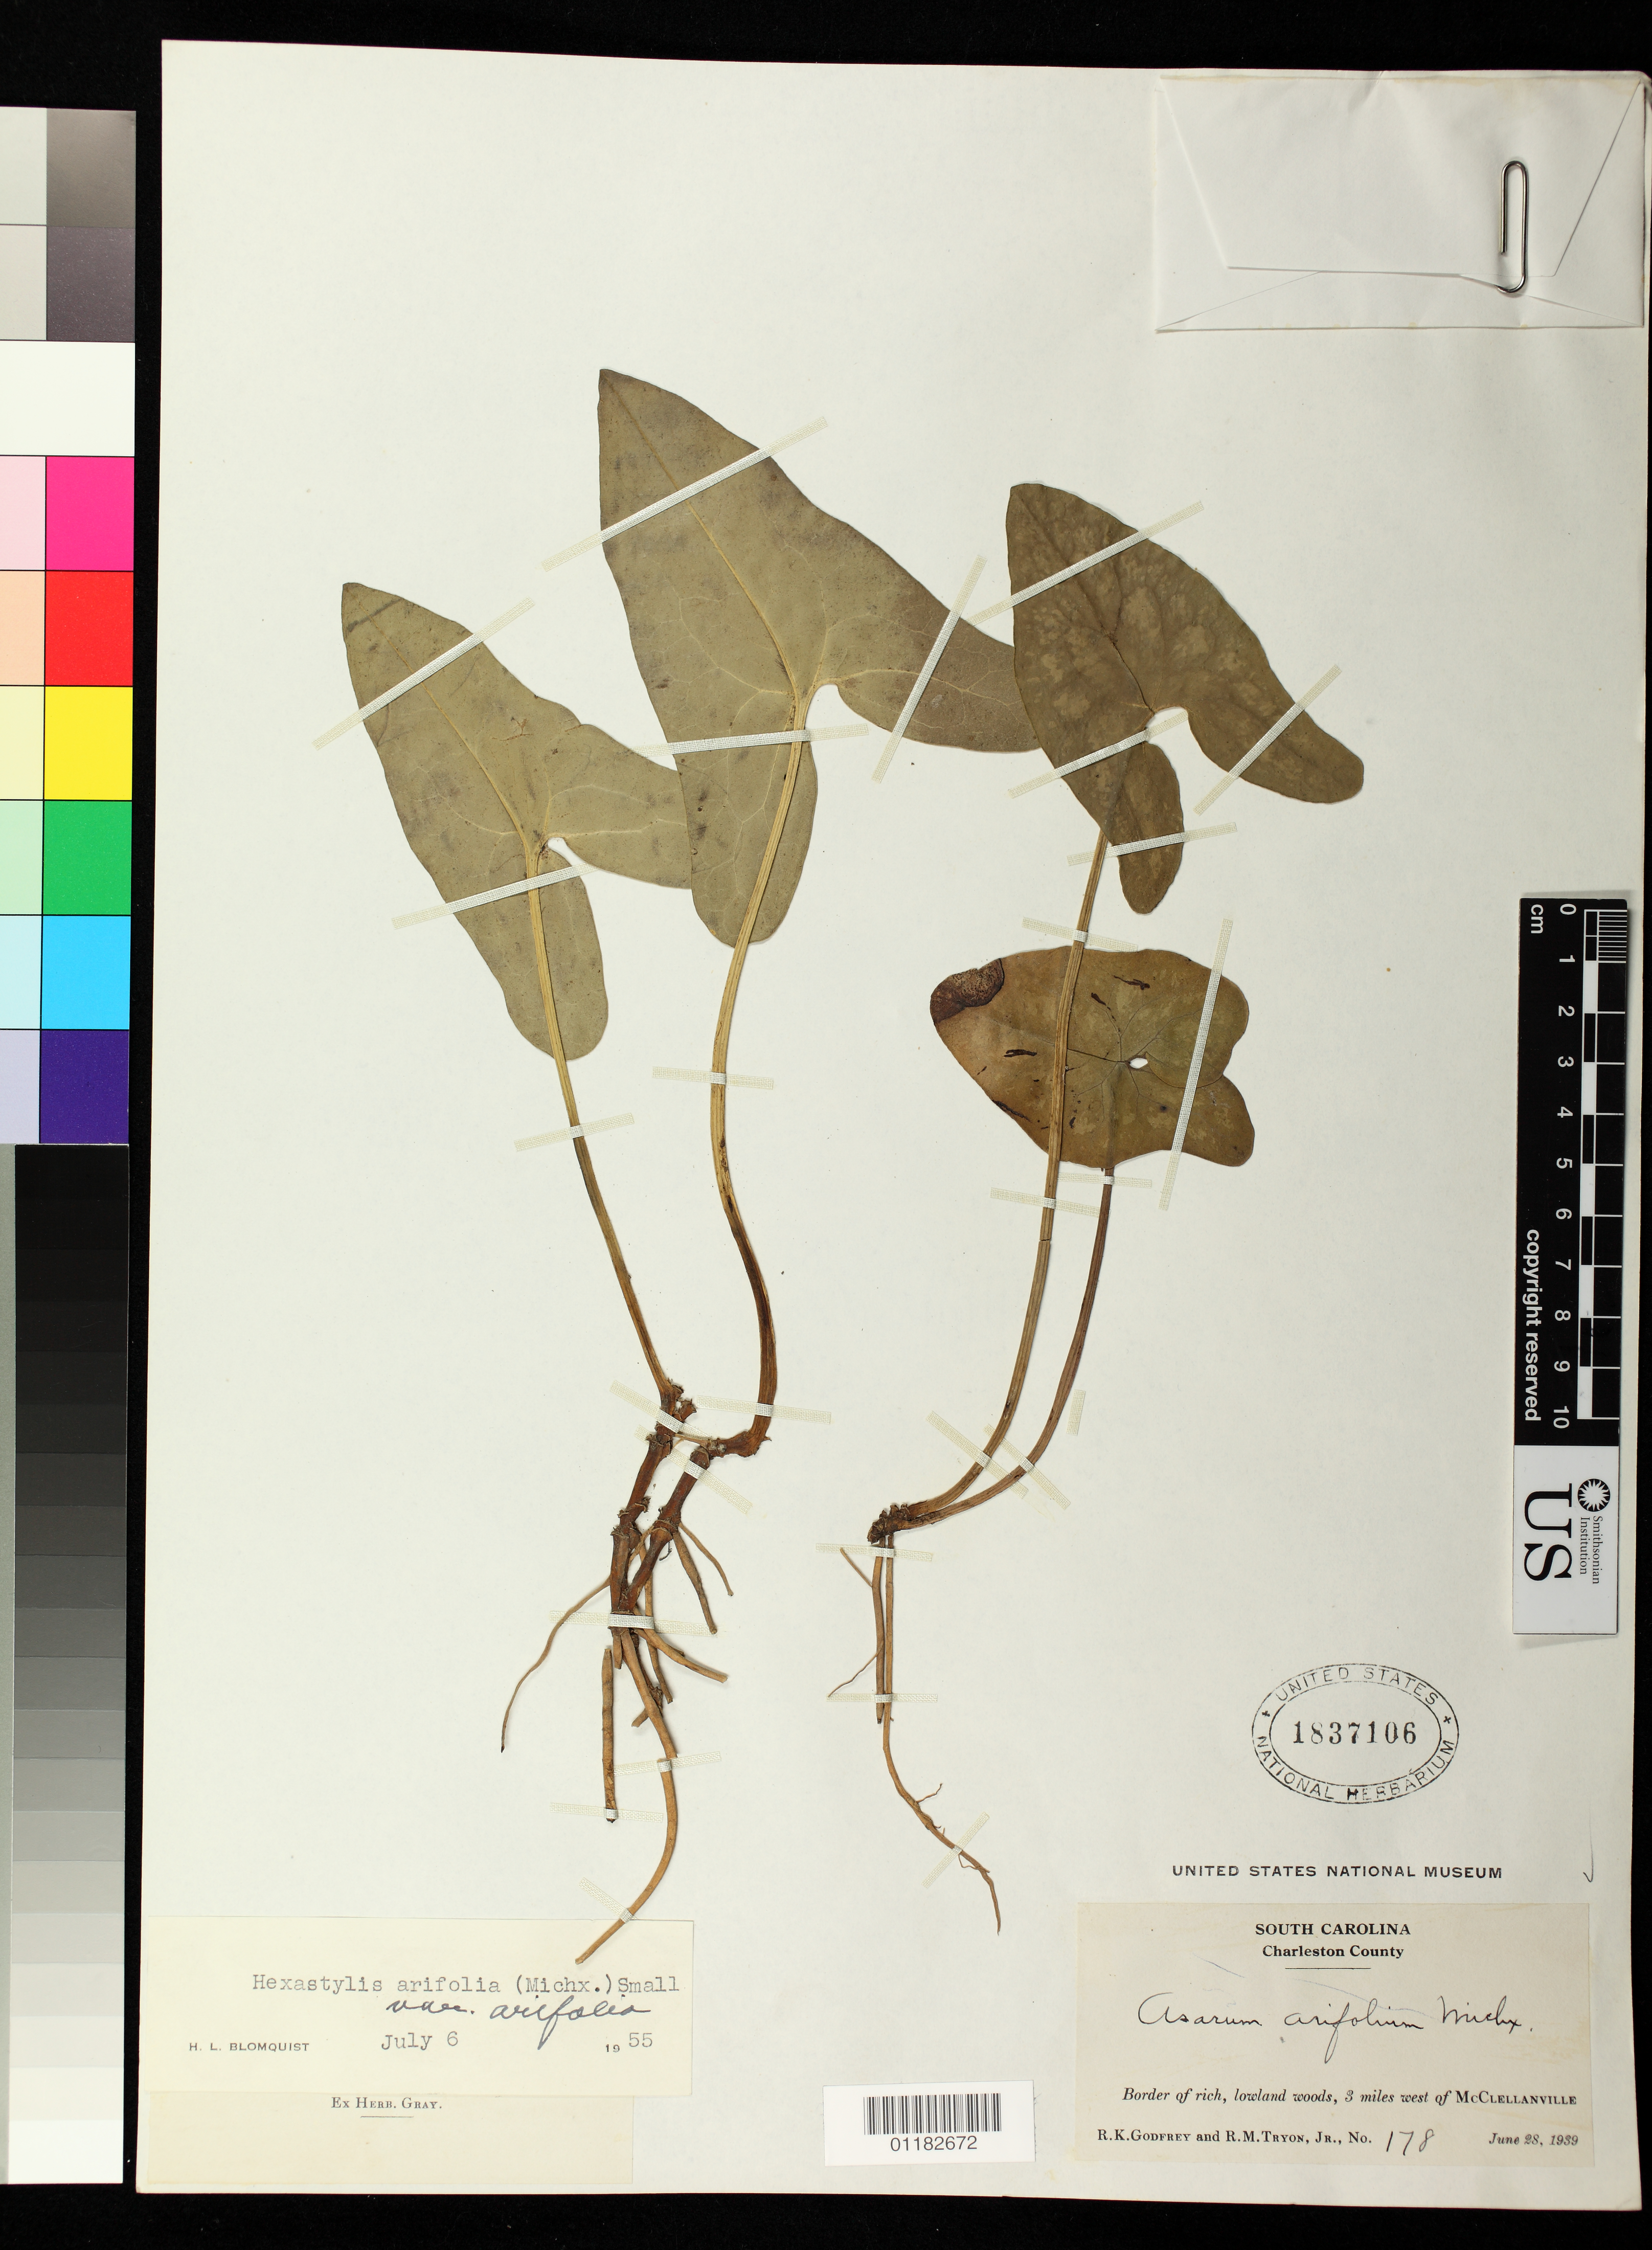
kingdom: Plantae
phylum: Tracheophyta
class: Magnoliopsida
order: Piperales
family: Aristolochiaceae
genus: Hexastylis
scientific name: Hexastylis arifolia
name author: (Michx.) Small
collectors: R. K. Godfrey & R. M. Tryon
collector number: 178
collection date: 1939-06-28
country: United States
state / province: South Carolina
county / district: Charleston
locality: Border of rich lowland woods, 3 miles west of McClellanville, Charleston County.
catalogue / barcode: US 1837106